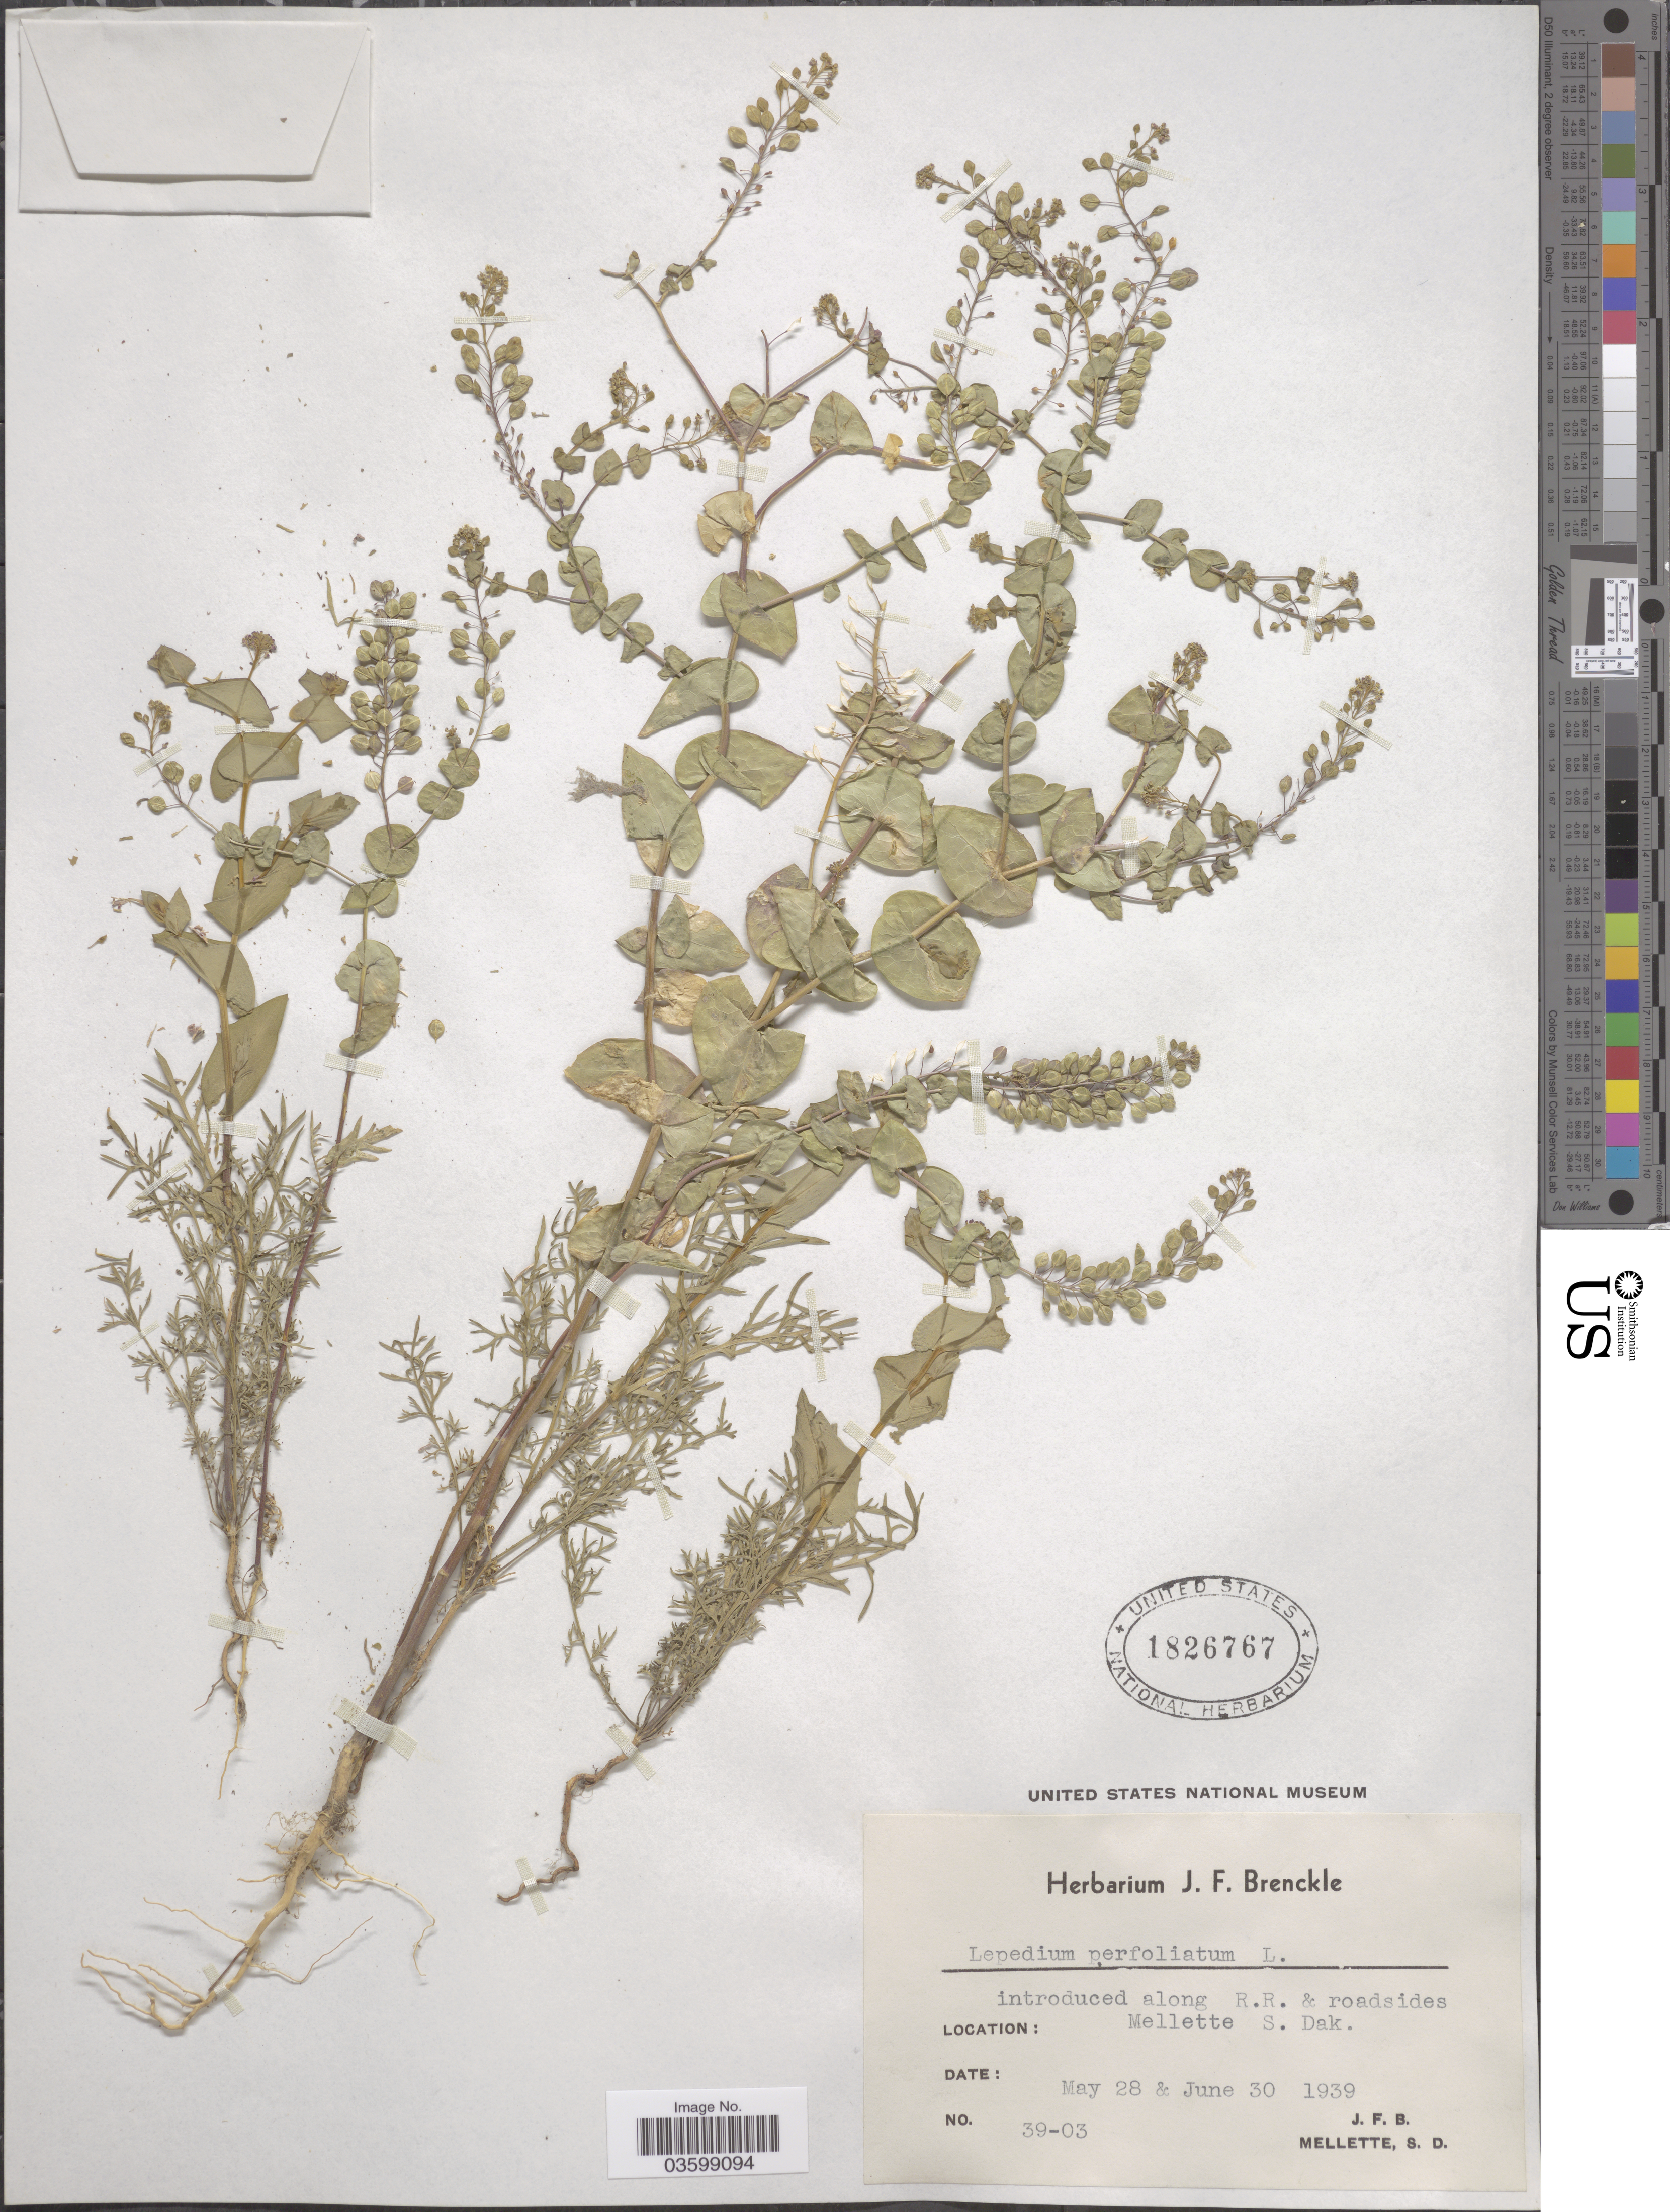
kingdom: Plantae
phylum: Tracheophyta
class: Magnoliopsida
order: Brassicales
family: Brassicaceae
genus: Lepidium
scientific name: Lepidium perfoliatum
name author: L.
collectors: J. Brenckle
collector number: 39-03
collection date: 1939-05-28/1939-06-30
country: United States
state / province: South Dakota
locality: Introduced along R.R. & roadsides Mellette.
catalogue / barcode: US 1826767